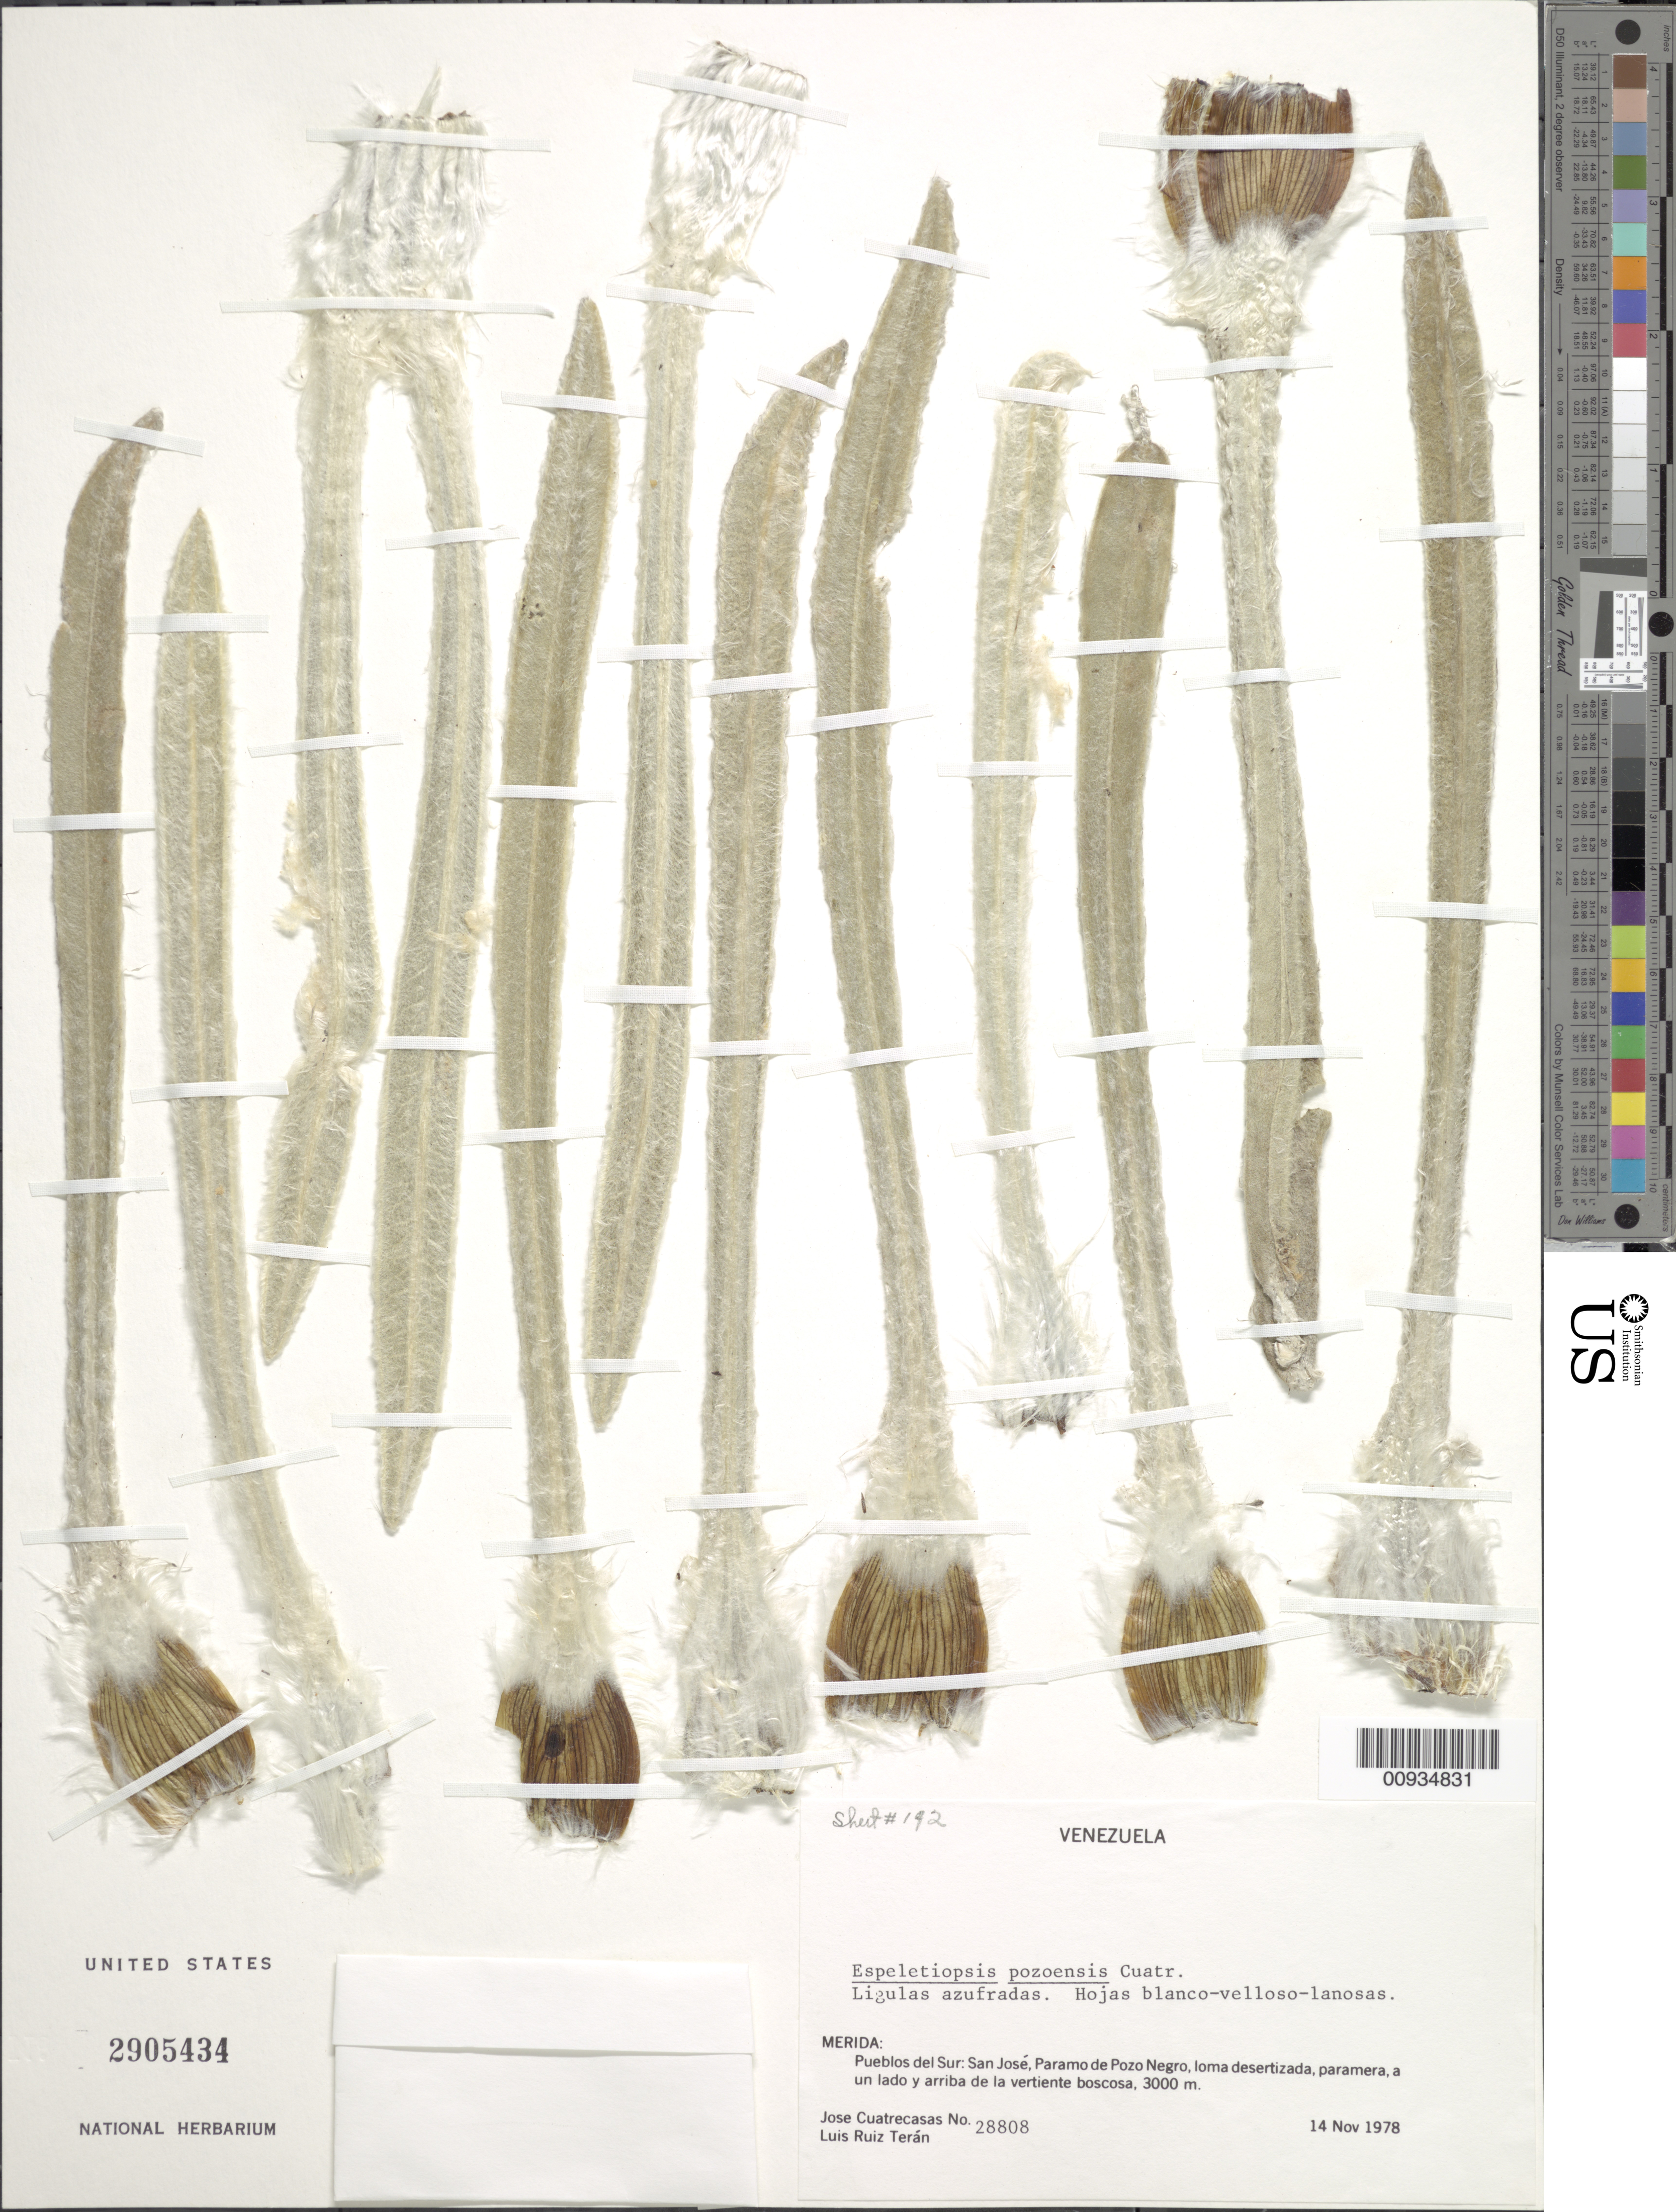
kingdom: Plantae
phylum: Tracheophyta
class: Magnoliopsida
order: Asterales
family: Asteraceae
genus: Espeletiopsis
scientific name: Espeletiopsis pozoensis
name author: (Cuatrec.) Cuatrec.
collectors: J. Cuatrecasas & L. E. Ruíz-Terán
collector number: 28808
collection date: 1978-11-14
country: Venezuela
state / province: Mérida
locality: Páramo de Pozo Negro. Pueblos del Sur: San José, loma desertizada, paramera, a un lado y arriba de la vertiente boscosa.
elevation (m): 3000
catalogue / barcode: US 2905434